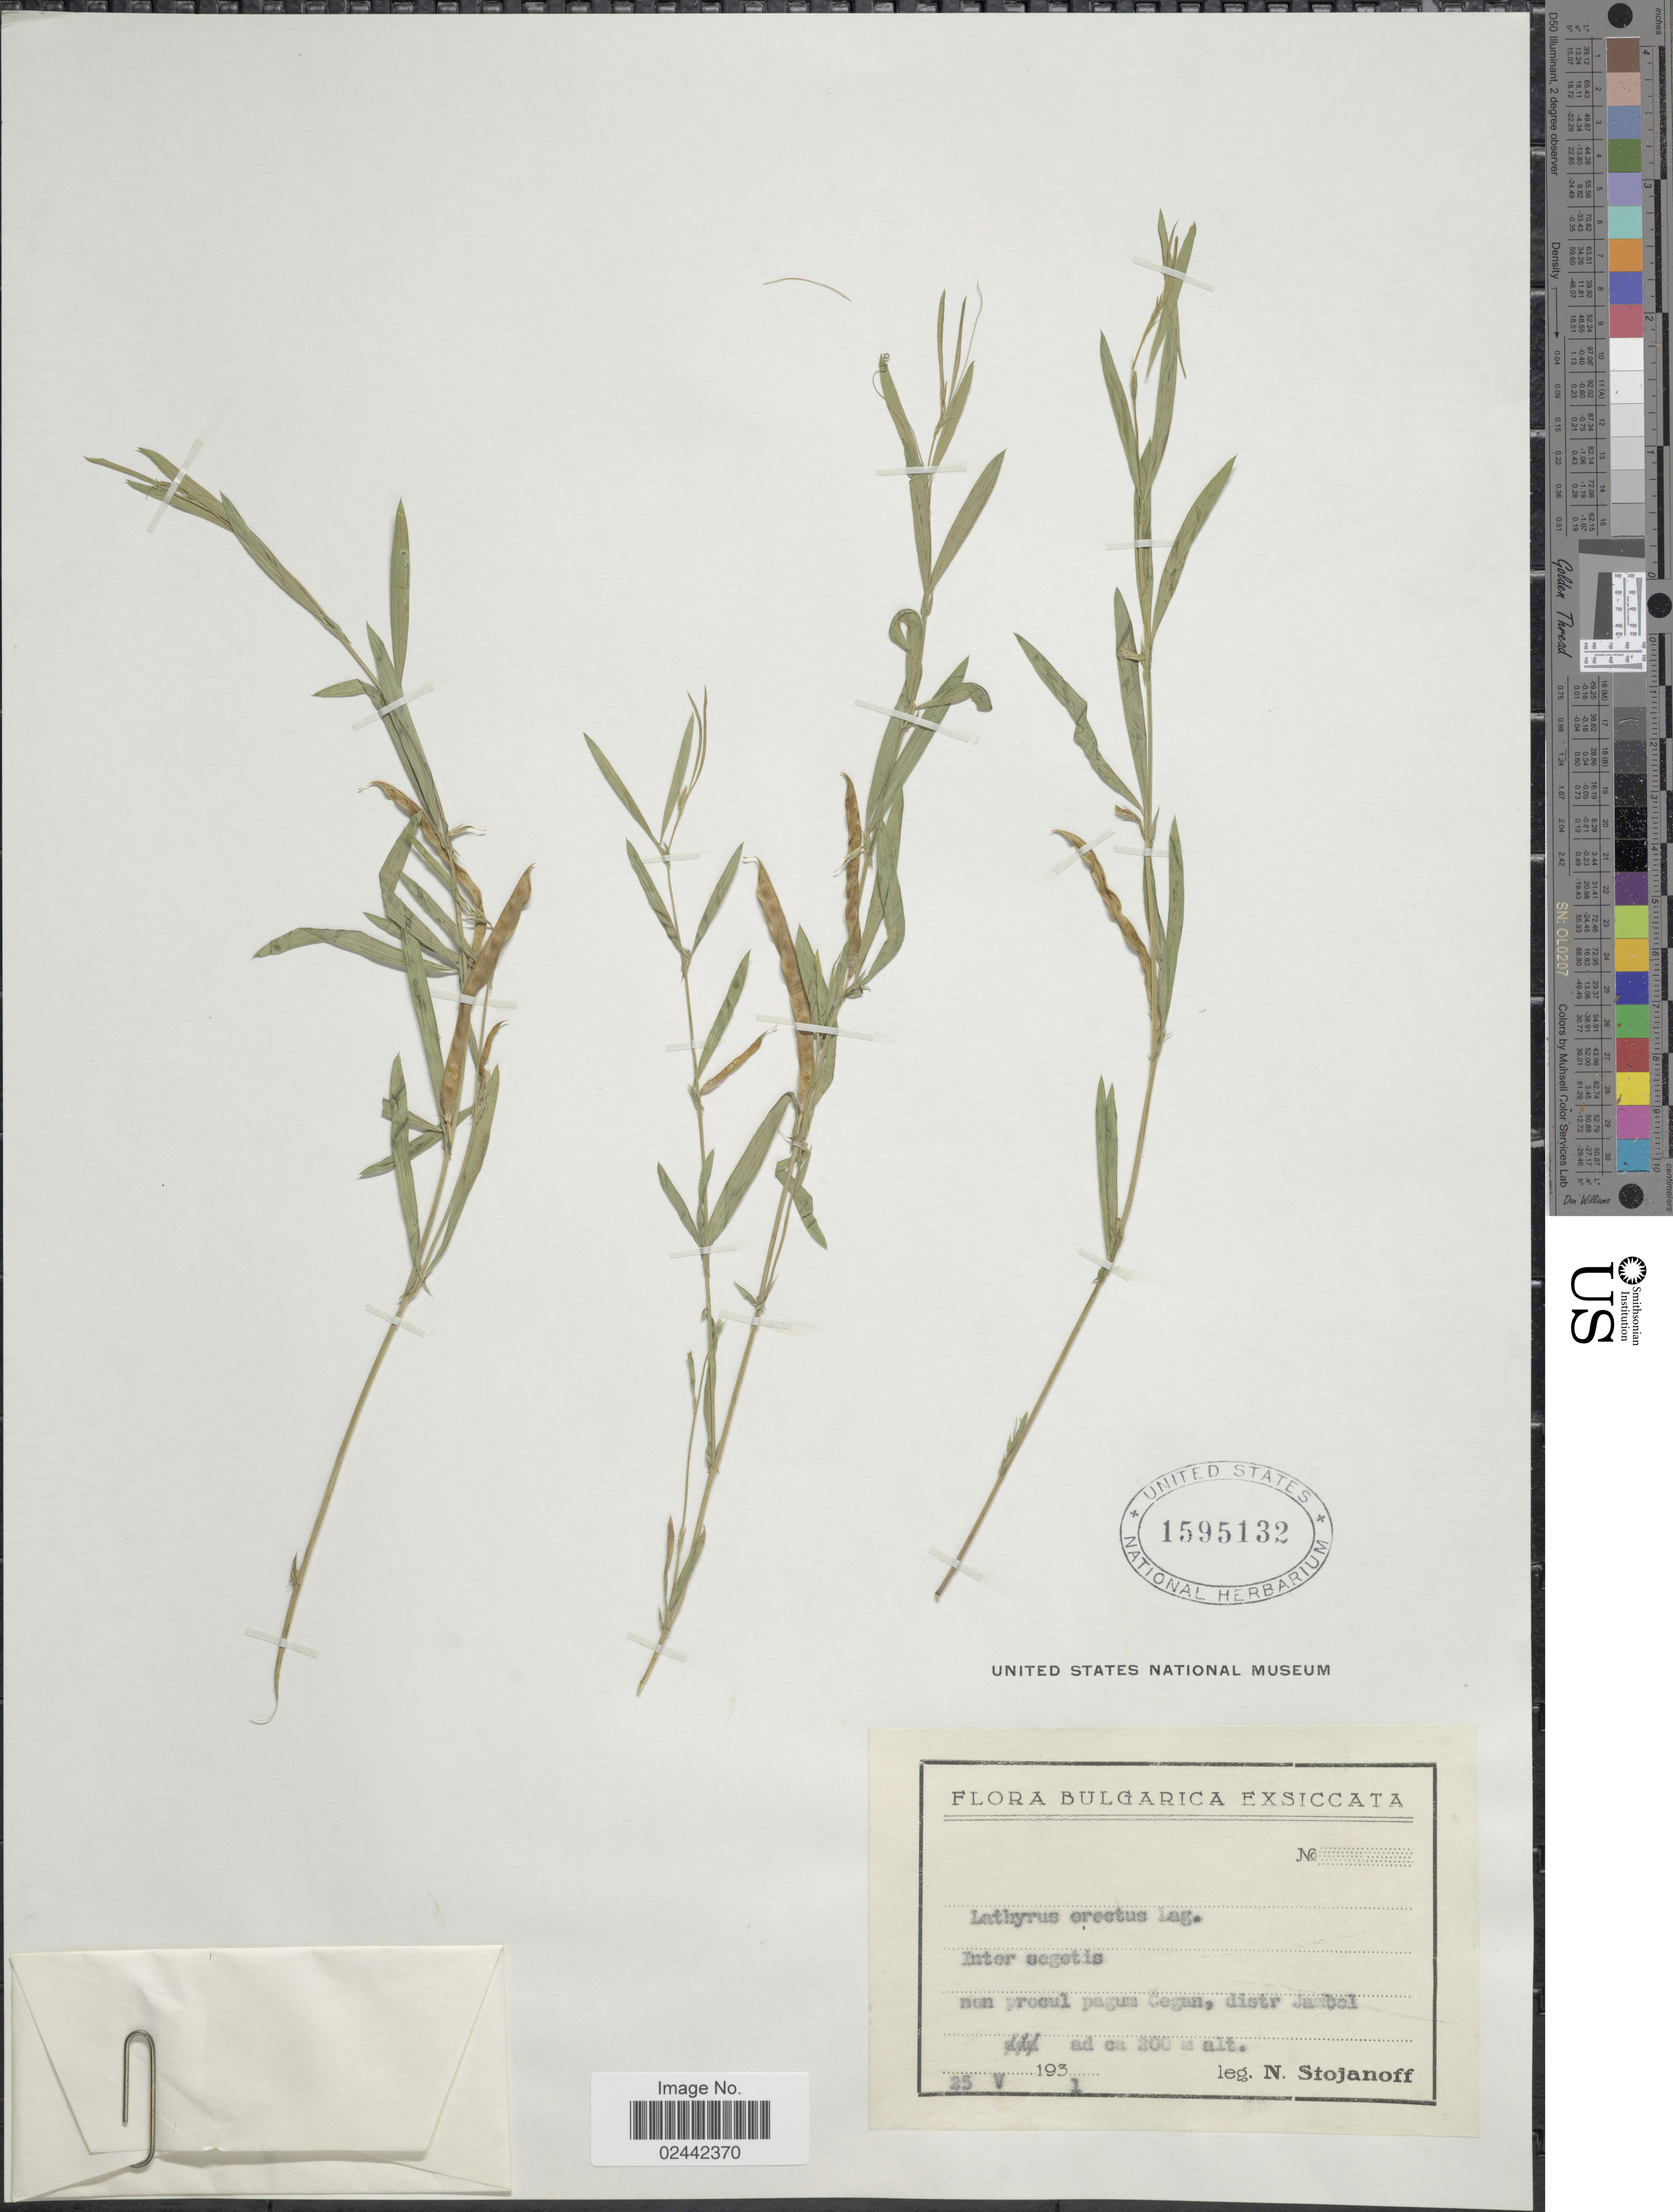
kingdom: Plantae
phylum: Tracheophyta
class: Magnoliopsida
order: Fabales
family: Fabaceae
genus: Lathyrus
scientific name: Lathyrus inconspicuus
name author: L.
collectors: N. Stojanoff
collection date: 1931-05-25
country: Bulgaria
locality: Bulgaria. Inter segetis non procul pagum Cegan, distr. Jambol.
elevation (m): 200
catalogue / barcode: US 1595132